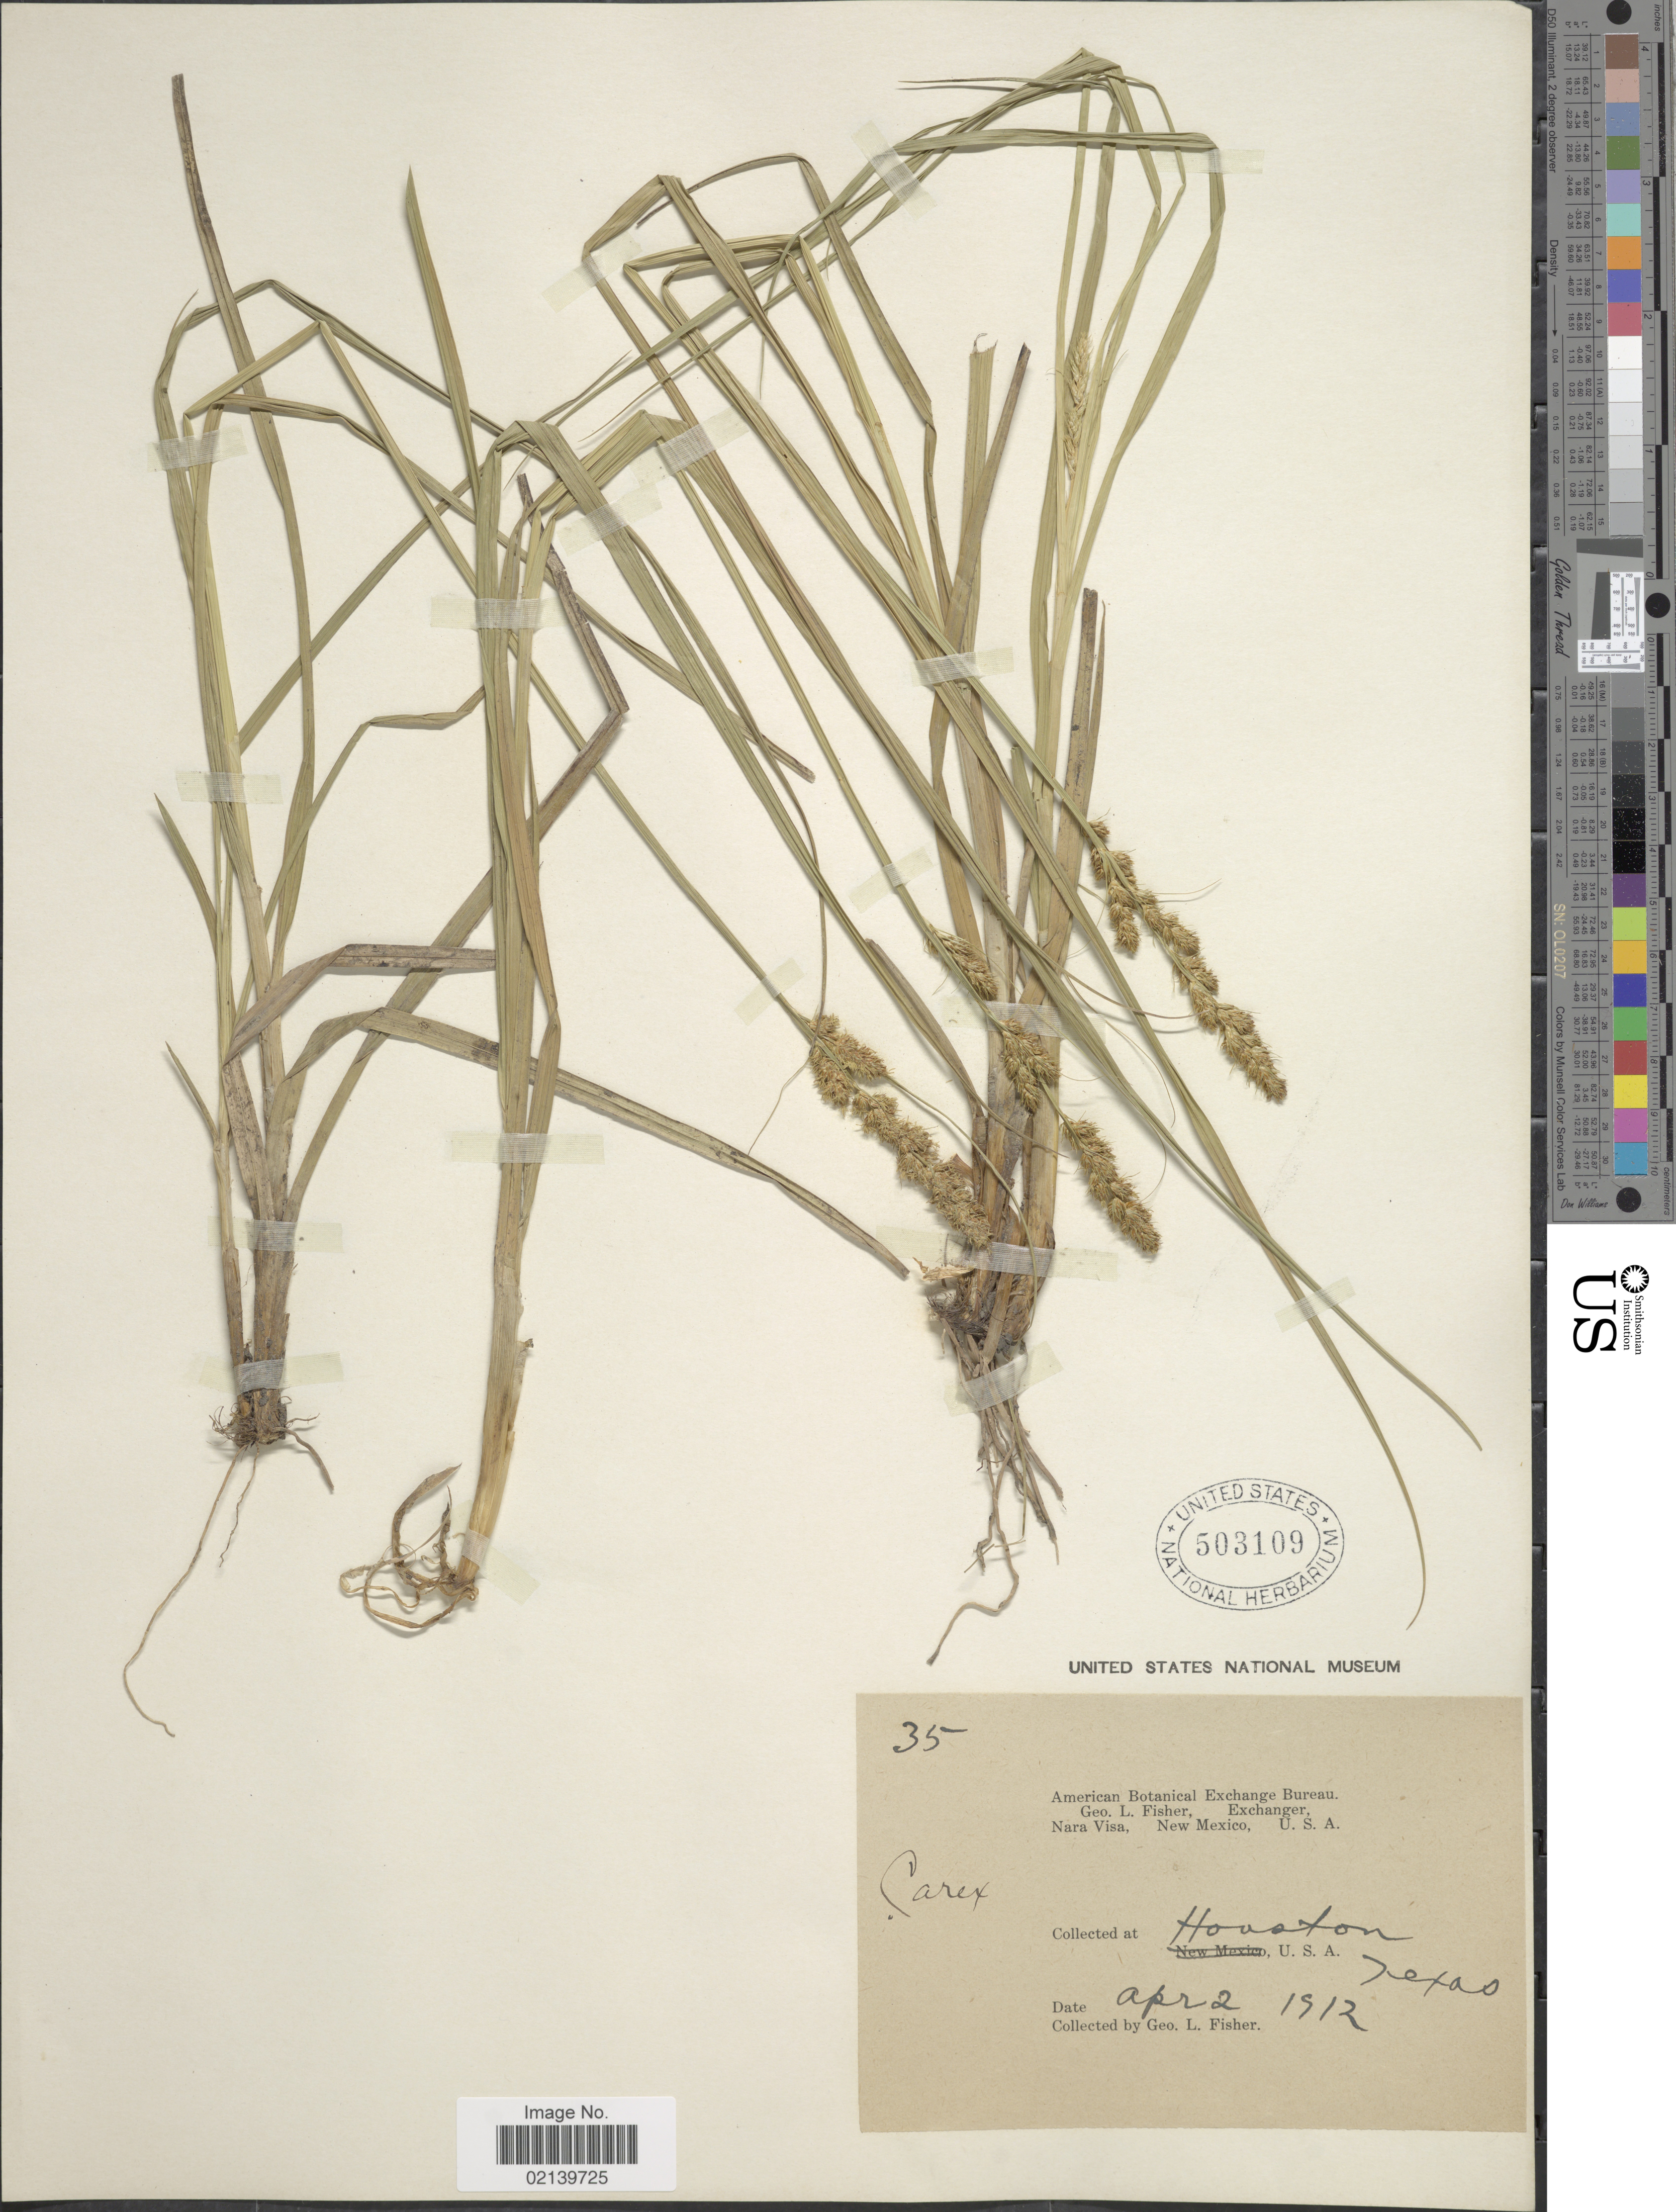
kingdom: Plantae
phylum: Tracheophyta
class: Liliopsida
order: Poales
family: Cyperaceae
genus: Carex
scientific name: Carex vulpinoidea Michx.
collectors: G. L. Fisher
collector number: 35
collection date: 1912-04-02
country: United States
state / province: Texas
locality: Houston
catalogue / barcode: US 503109